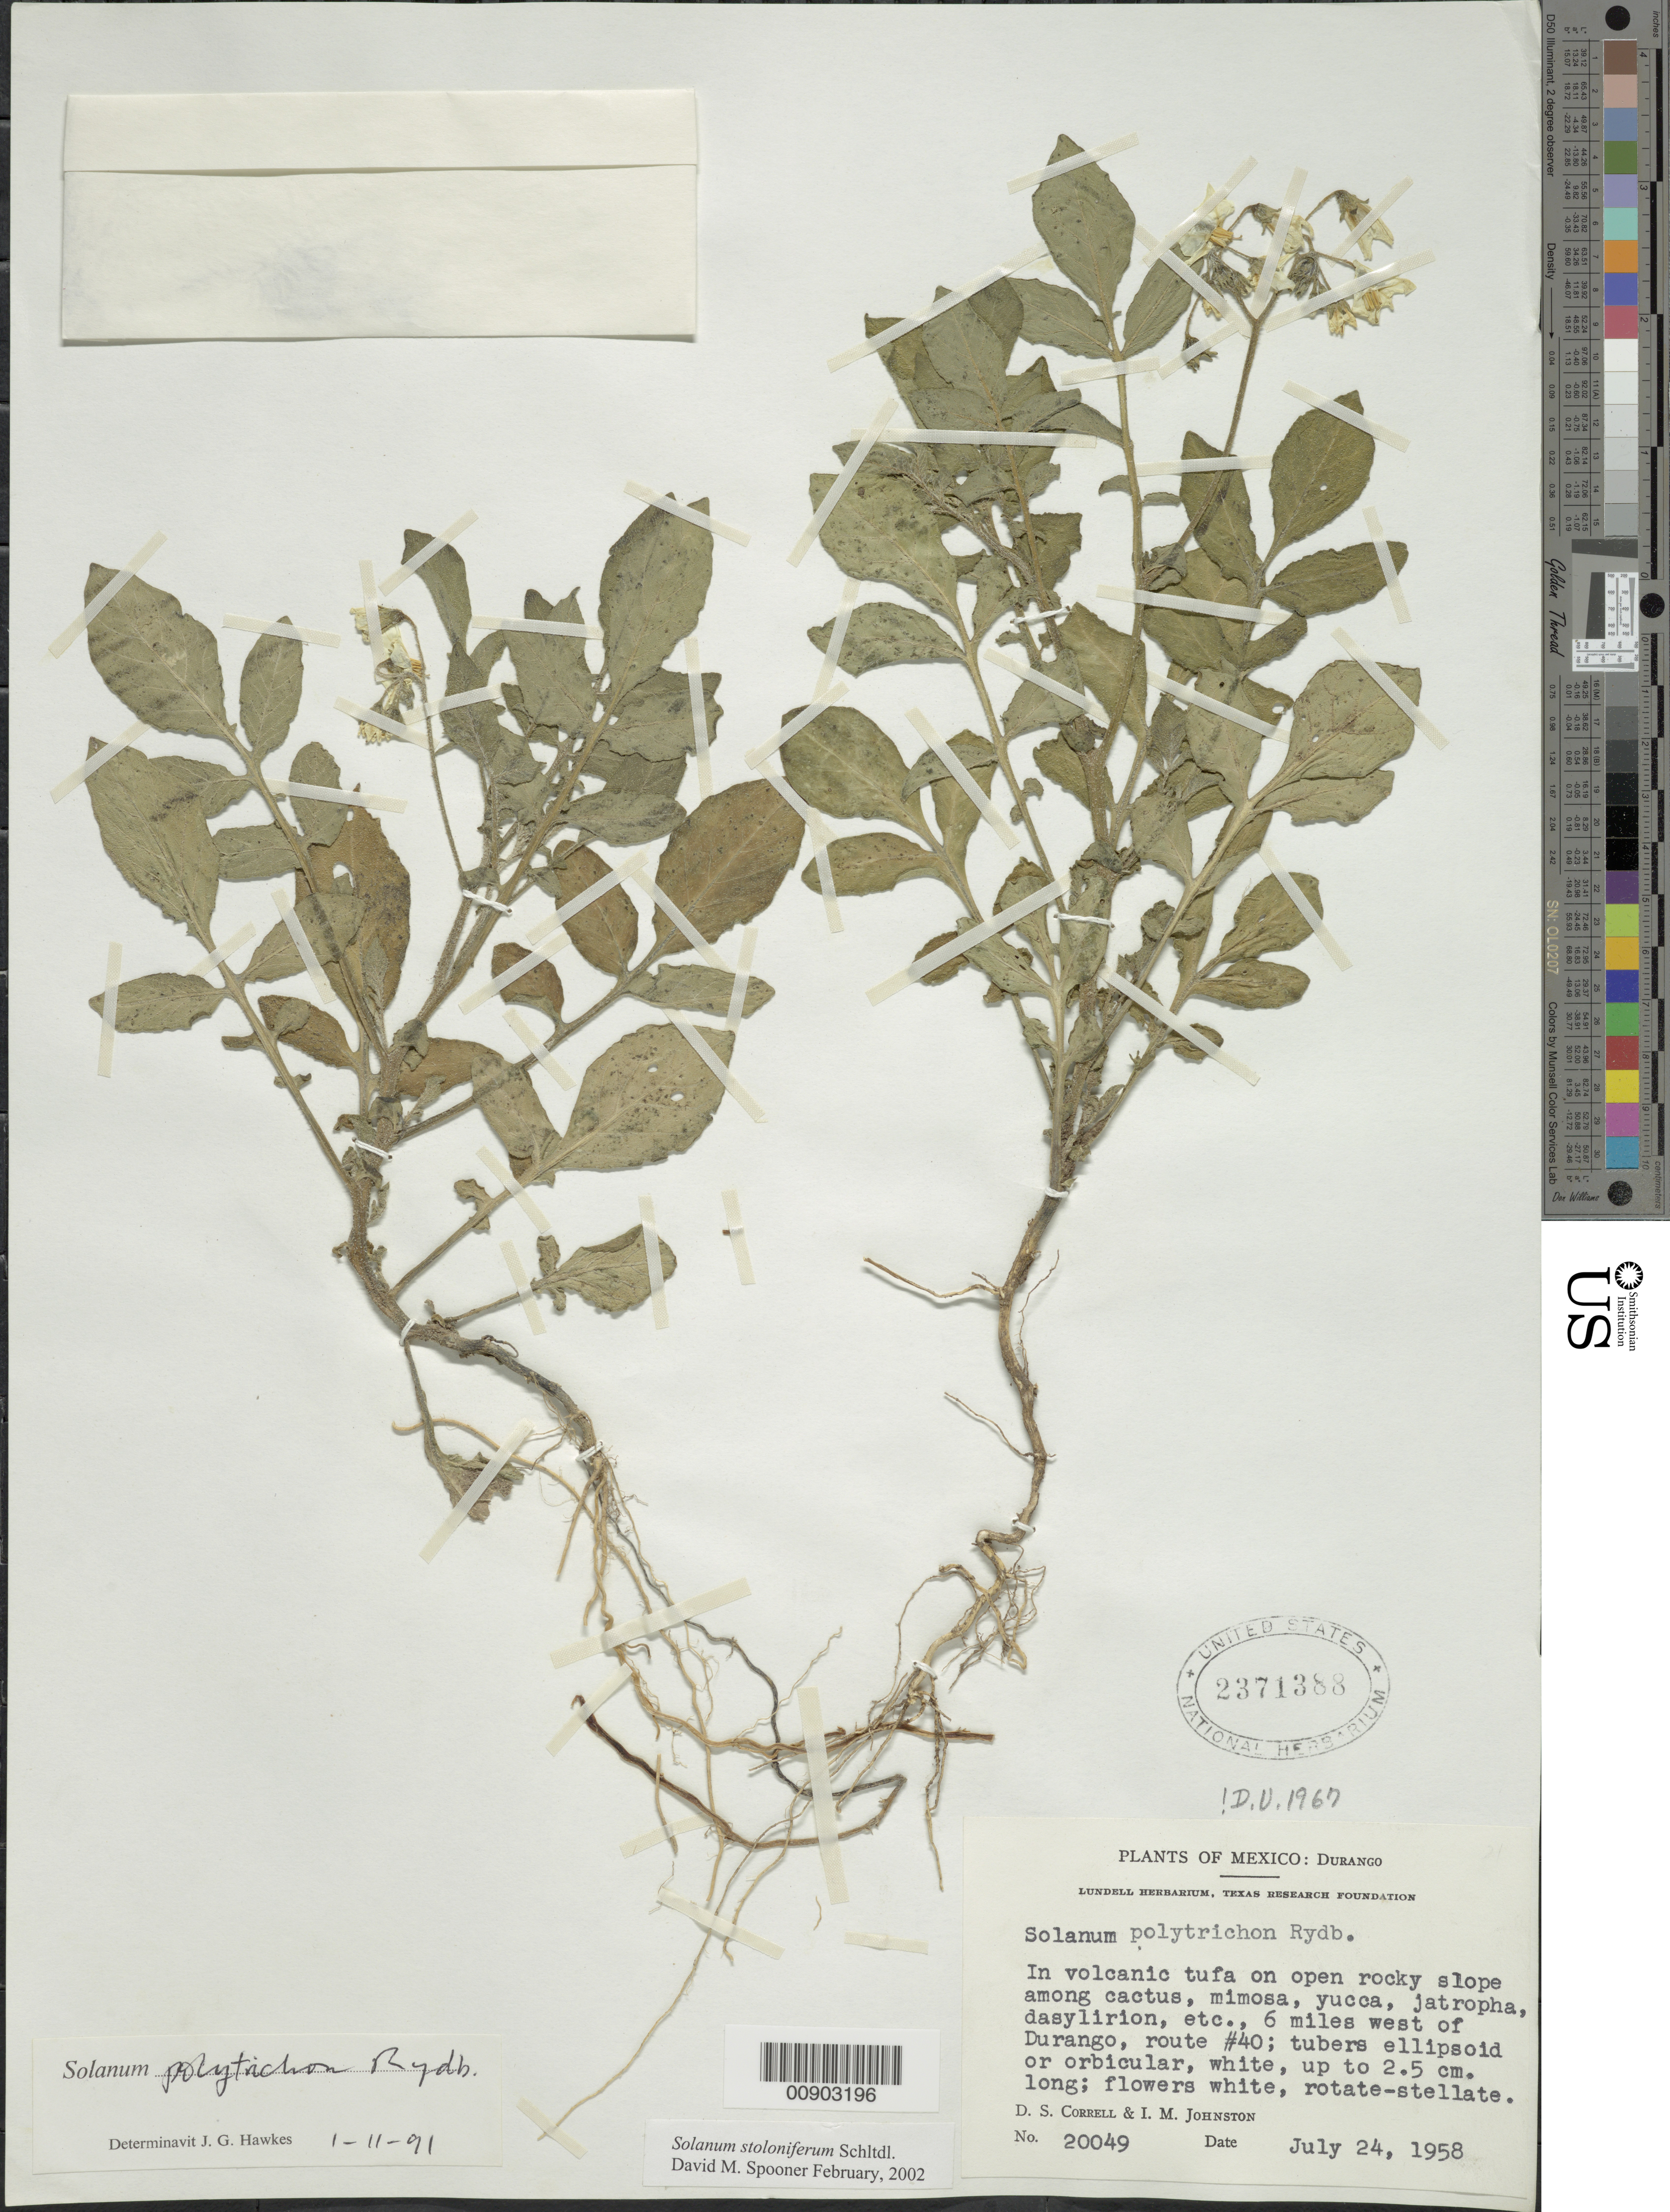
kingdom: Plantae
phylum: Tracheophyta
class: Magnoliopsida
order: Solanales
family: Solanaceae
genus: Solanum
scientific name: Solanum stoloniferum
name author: Schltdl.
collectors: D. S. Correll & I.M. Johnston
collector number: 20049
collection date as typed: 24 Jul 1958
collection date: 1958-07-24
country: Mexico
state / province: Durango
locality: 6 miles west of Durango, route #40.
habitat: In volcanic tufa on open rocky slope among cactus, Mimosa, Yucca, Jatropha, Dasylirion, etc.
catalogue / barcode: US 2371388